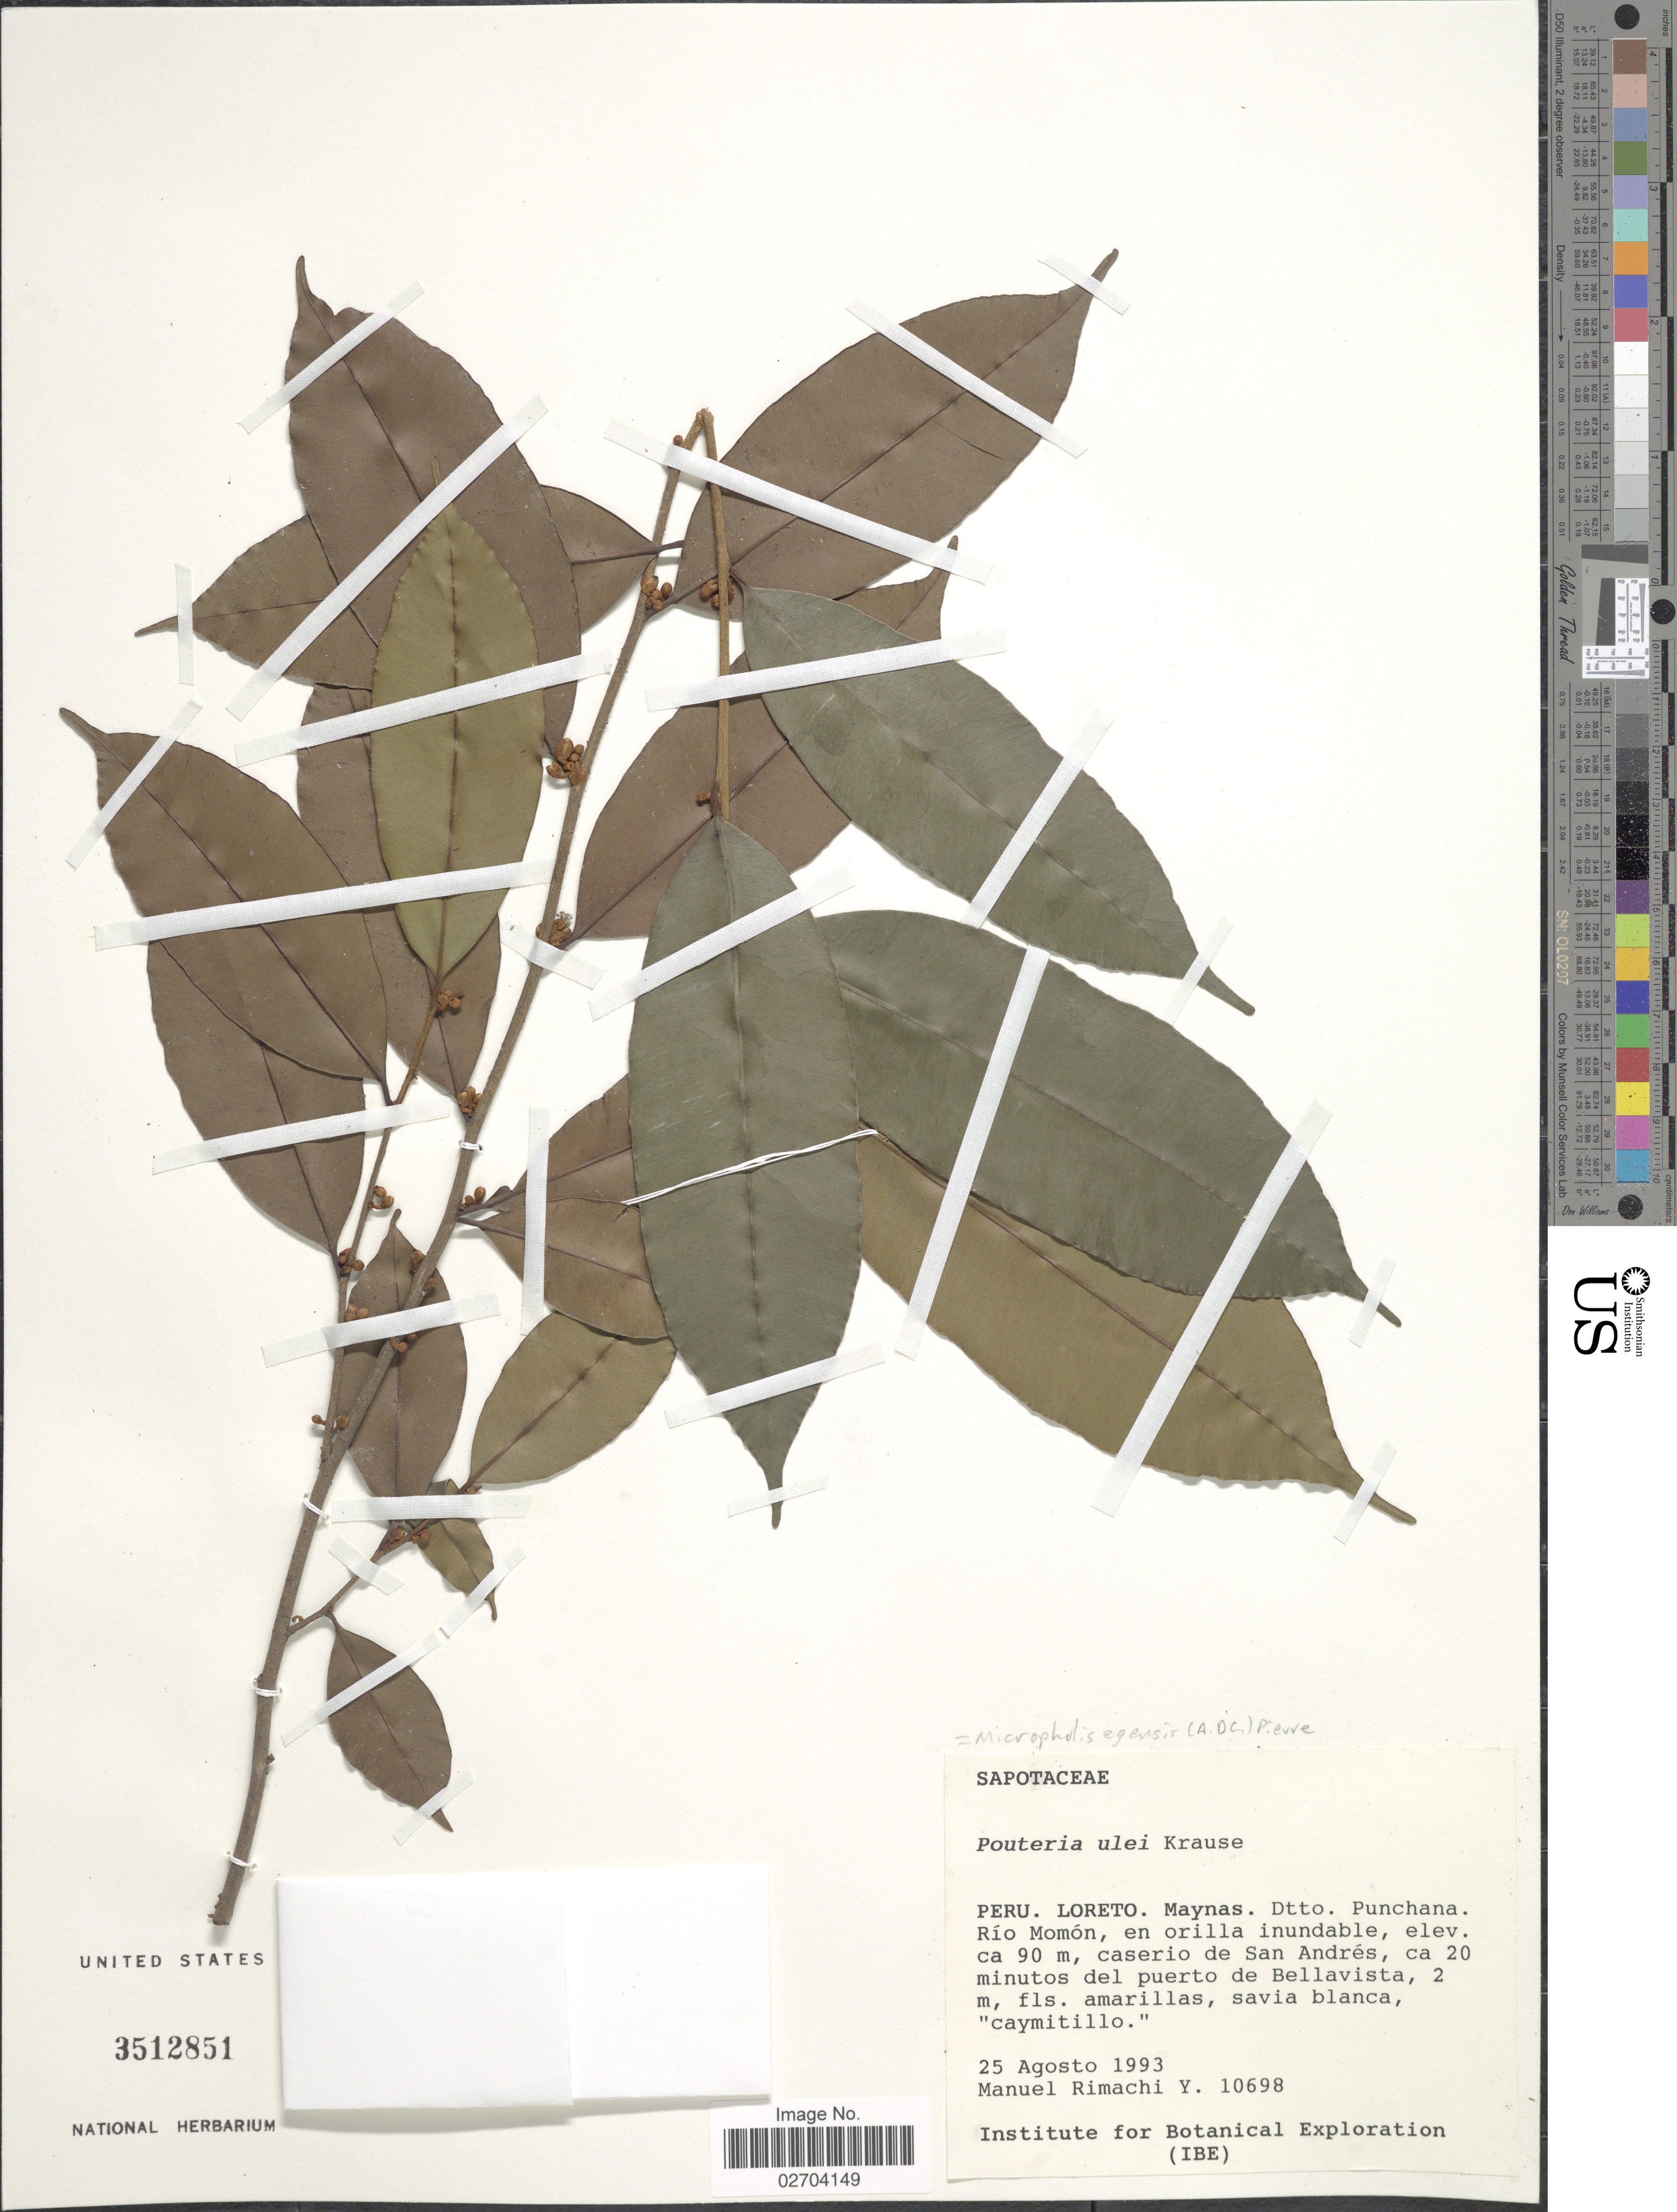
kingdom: Plantae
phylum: Tracheophyta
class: Magnoliopsida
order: Ericales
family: Sapotaceae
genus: Micropholis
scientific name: Micropholis egensis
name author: (A. DC.) Pierre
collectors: M. Rimachi Y.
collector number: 10698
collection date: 1993-08-25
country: Peru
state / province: Loreto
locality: Peru. Loreto, Maynas. Dtto. Punchana, Rio Momon, en orilla inundable. Caserio de San Andres, 20 minotos del peurto de Bellavista.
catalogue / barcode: US 3512851